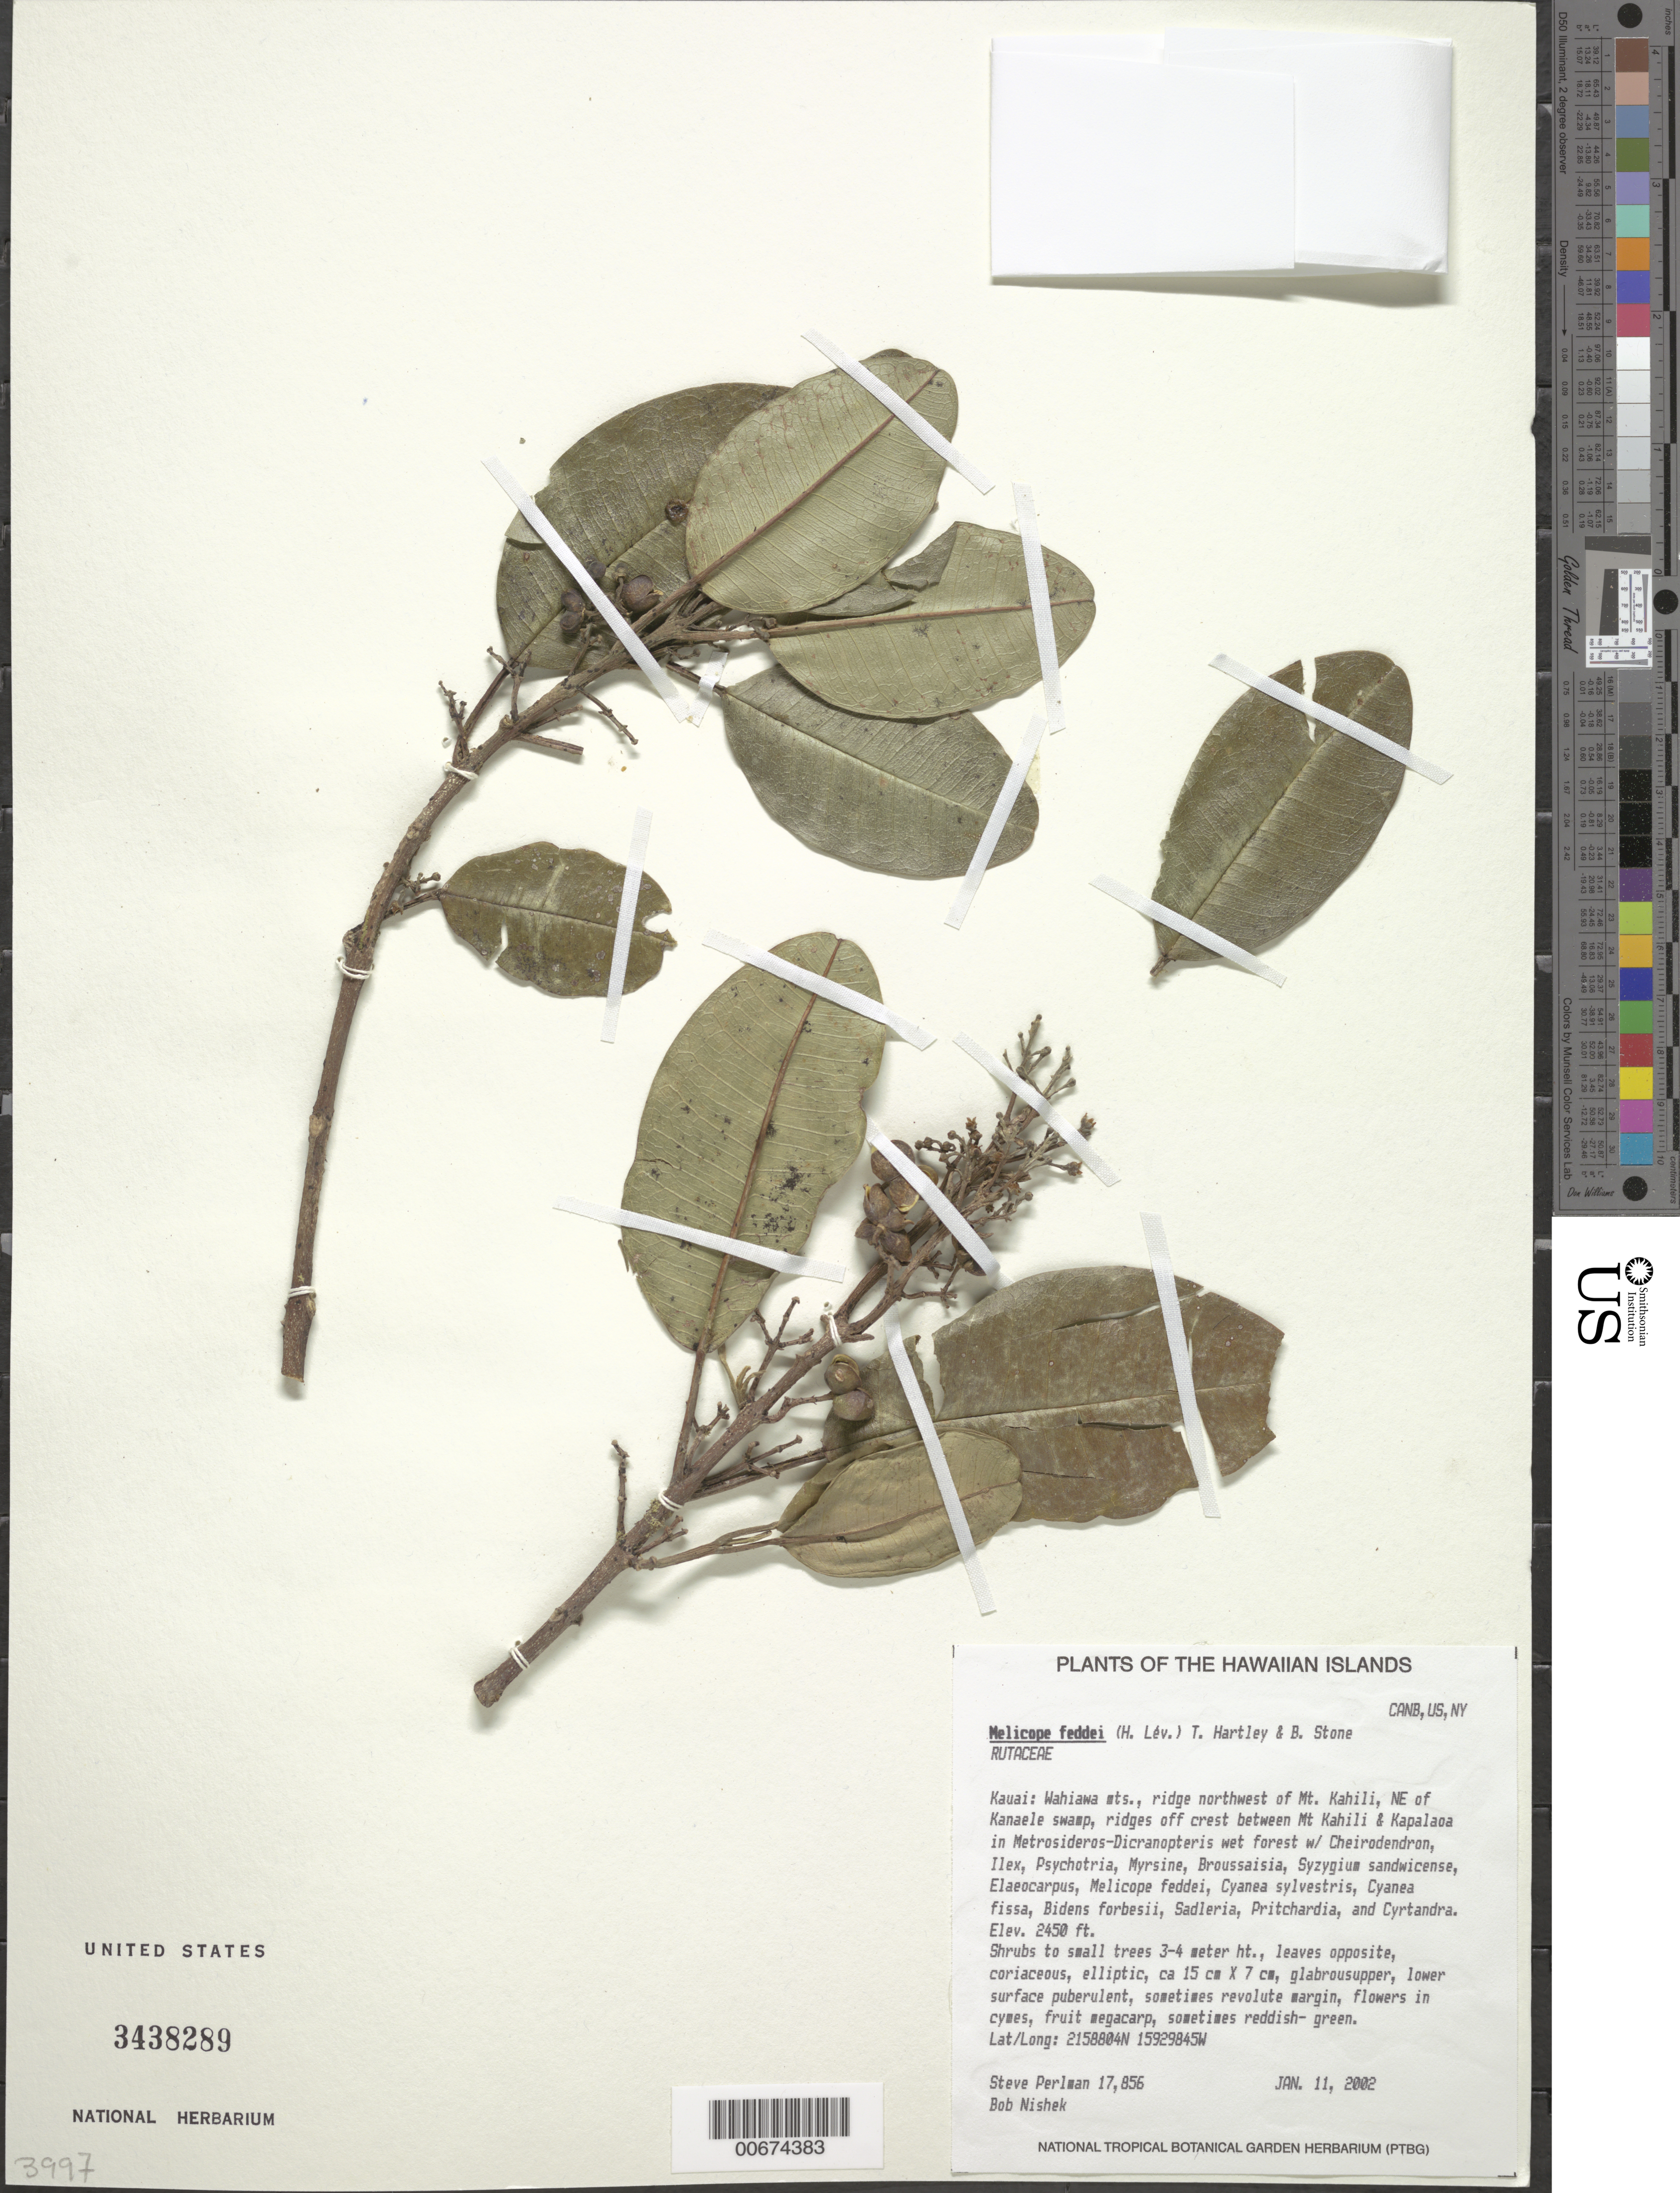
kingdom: Plantae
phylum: Tracheophyta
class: Magnoliopsida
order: Sapindales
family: Rutaceae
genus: Melicope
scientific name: Melicope feddei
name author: (H. Lév.) T.G. Hartley & B.C. Stone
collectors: S. P. Perlman & B. Nishek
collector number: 17826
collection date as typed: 11 Jan 2002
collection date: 2002-01-11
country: United States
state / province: Hawaii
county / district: Kaui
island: Kaua'i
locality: Wahiawa mts., ridge northwest of Mt. Kahili, NE of Kanaele swamp, ridges off crest between Mt. Kahili and Kapalaoa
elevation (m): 746.8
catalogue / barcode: US 3438289